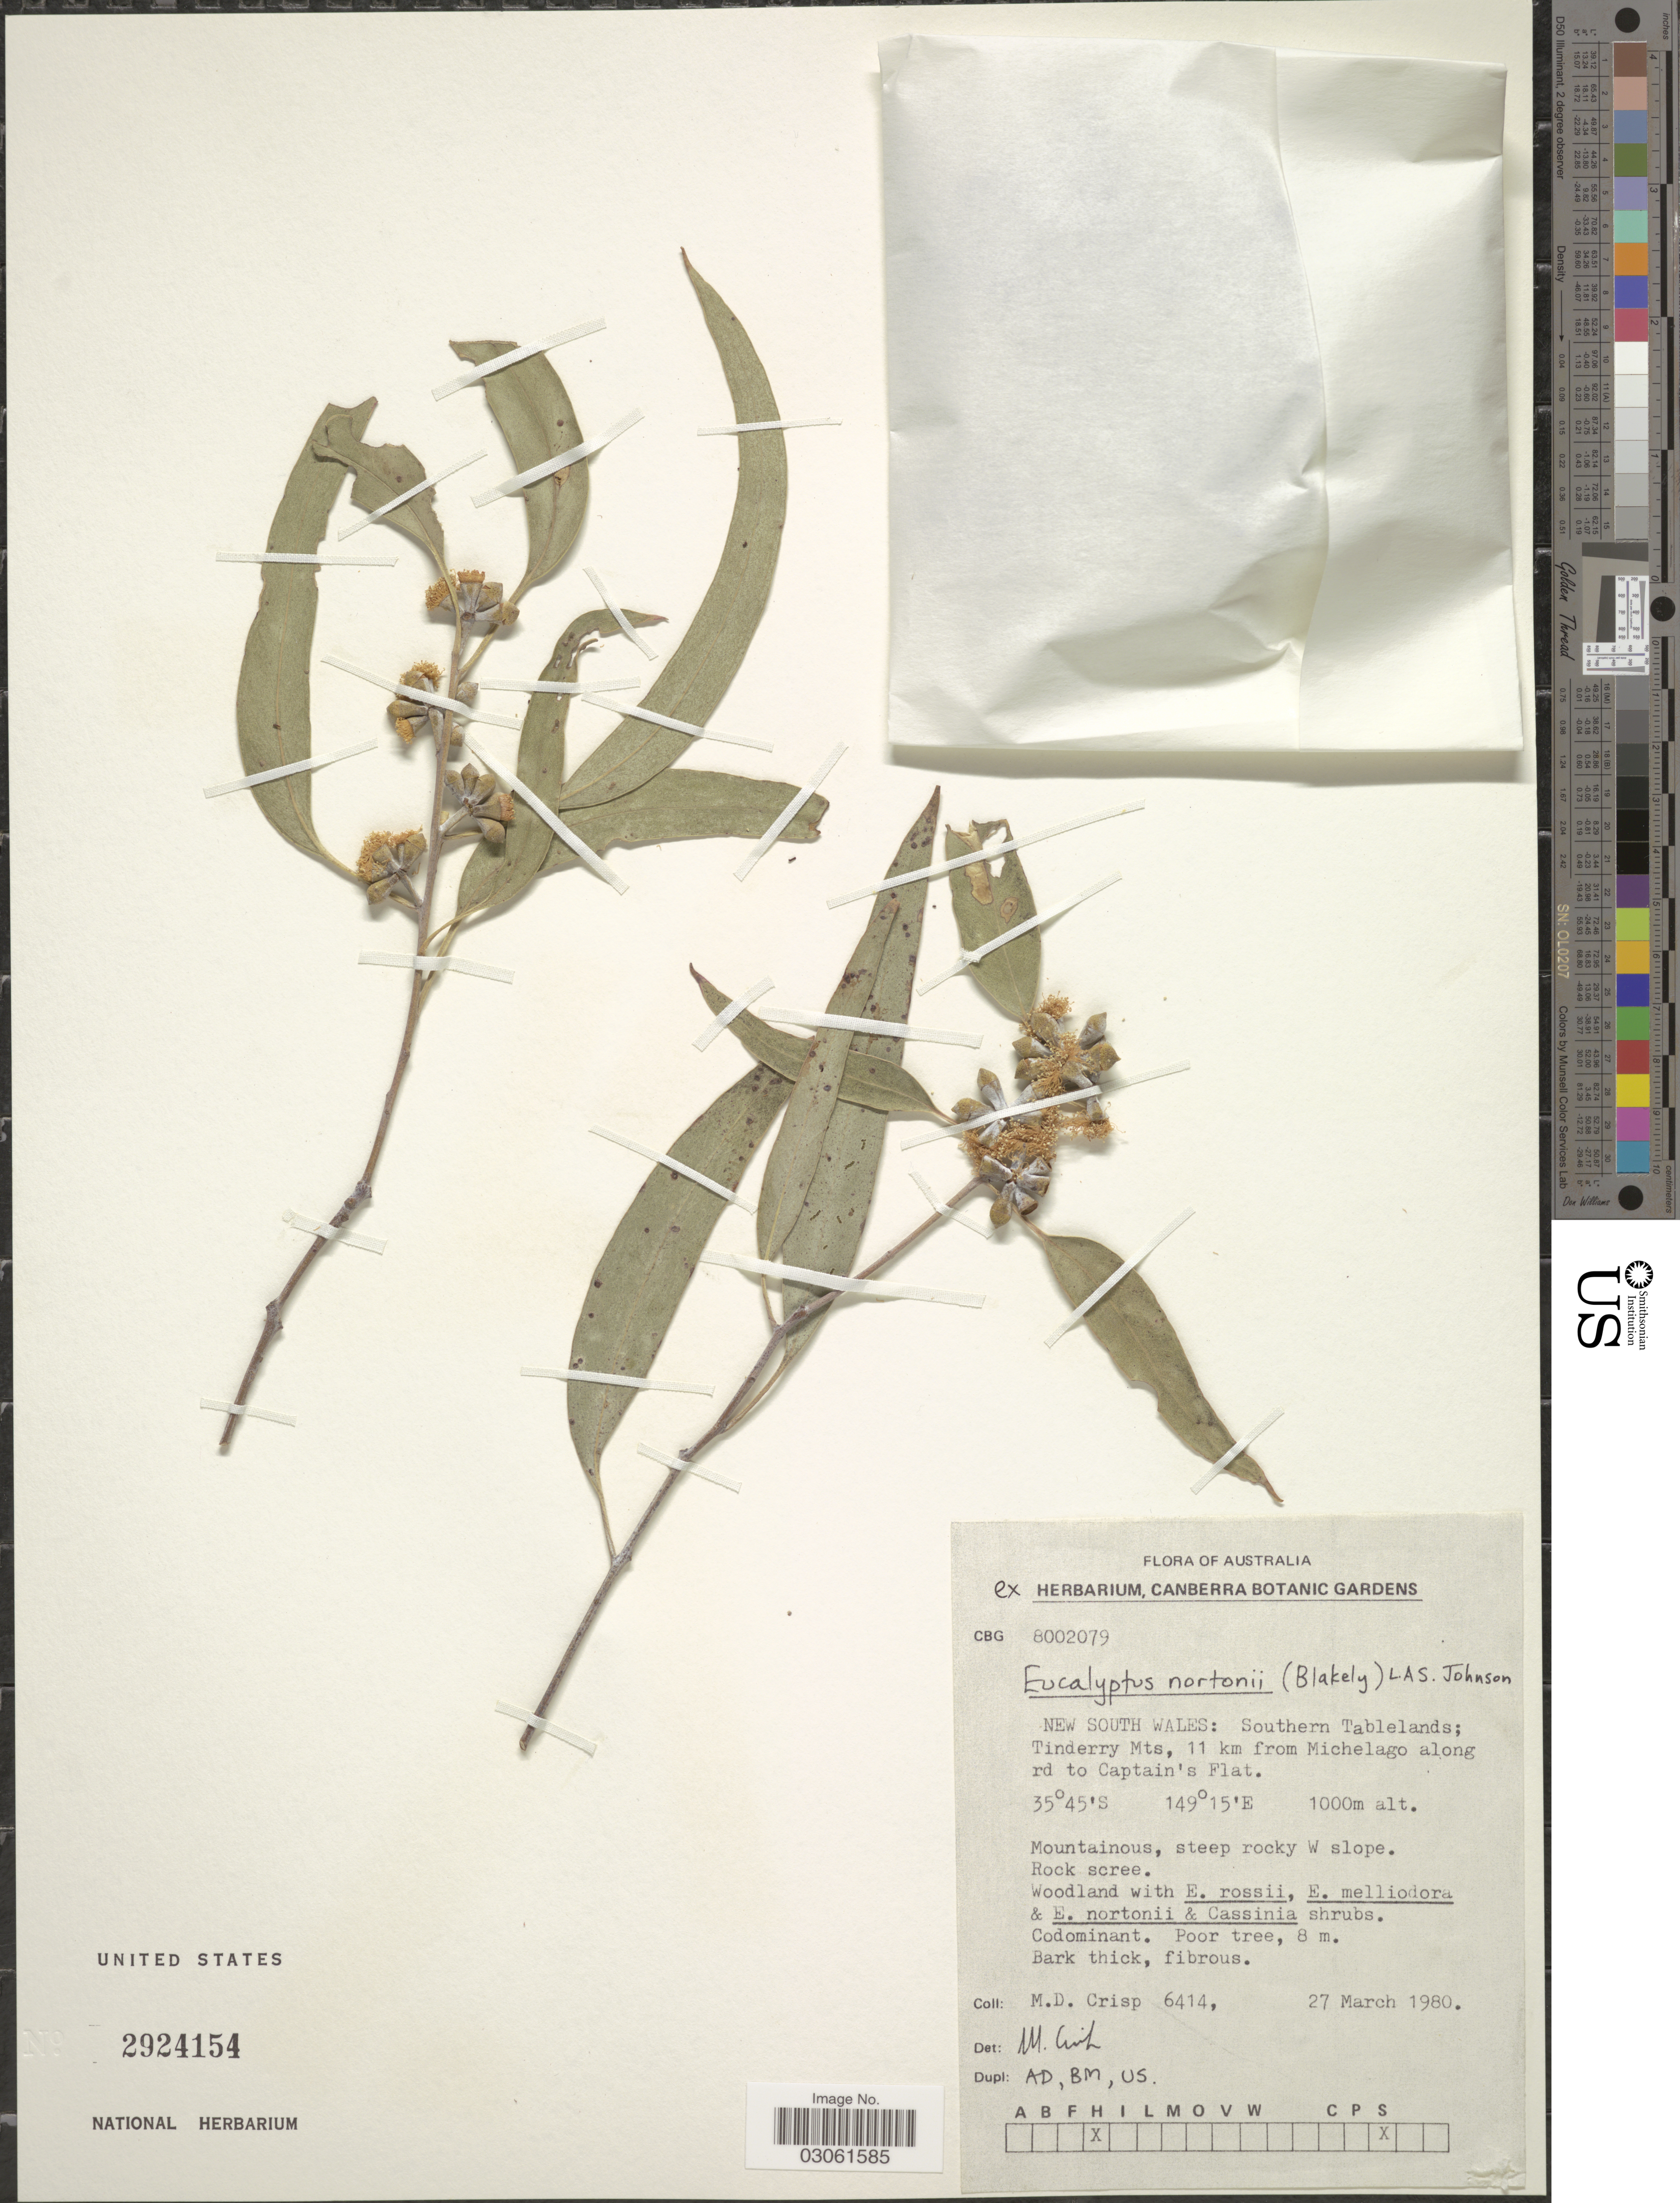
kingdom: Plantae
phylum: Tracheophyta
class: Magnoliopsida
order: Myrtales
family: Myrtaceae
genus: Eucalyptus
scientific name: Eucalyptus nortonii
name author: (Blakely) L.A.S. Johnson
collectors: M. Crisp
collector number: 6414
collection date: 1980-03-27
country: Australia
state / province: New South Wales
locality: Southern Tablelands; Tinderry Mts, 11 km from Michelago along rd to Captain's Flat.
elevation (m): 1000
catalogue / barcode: US 2924154